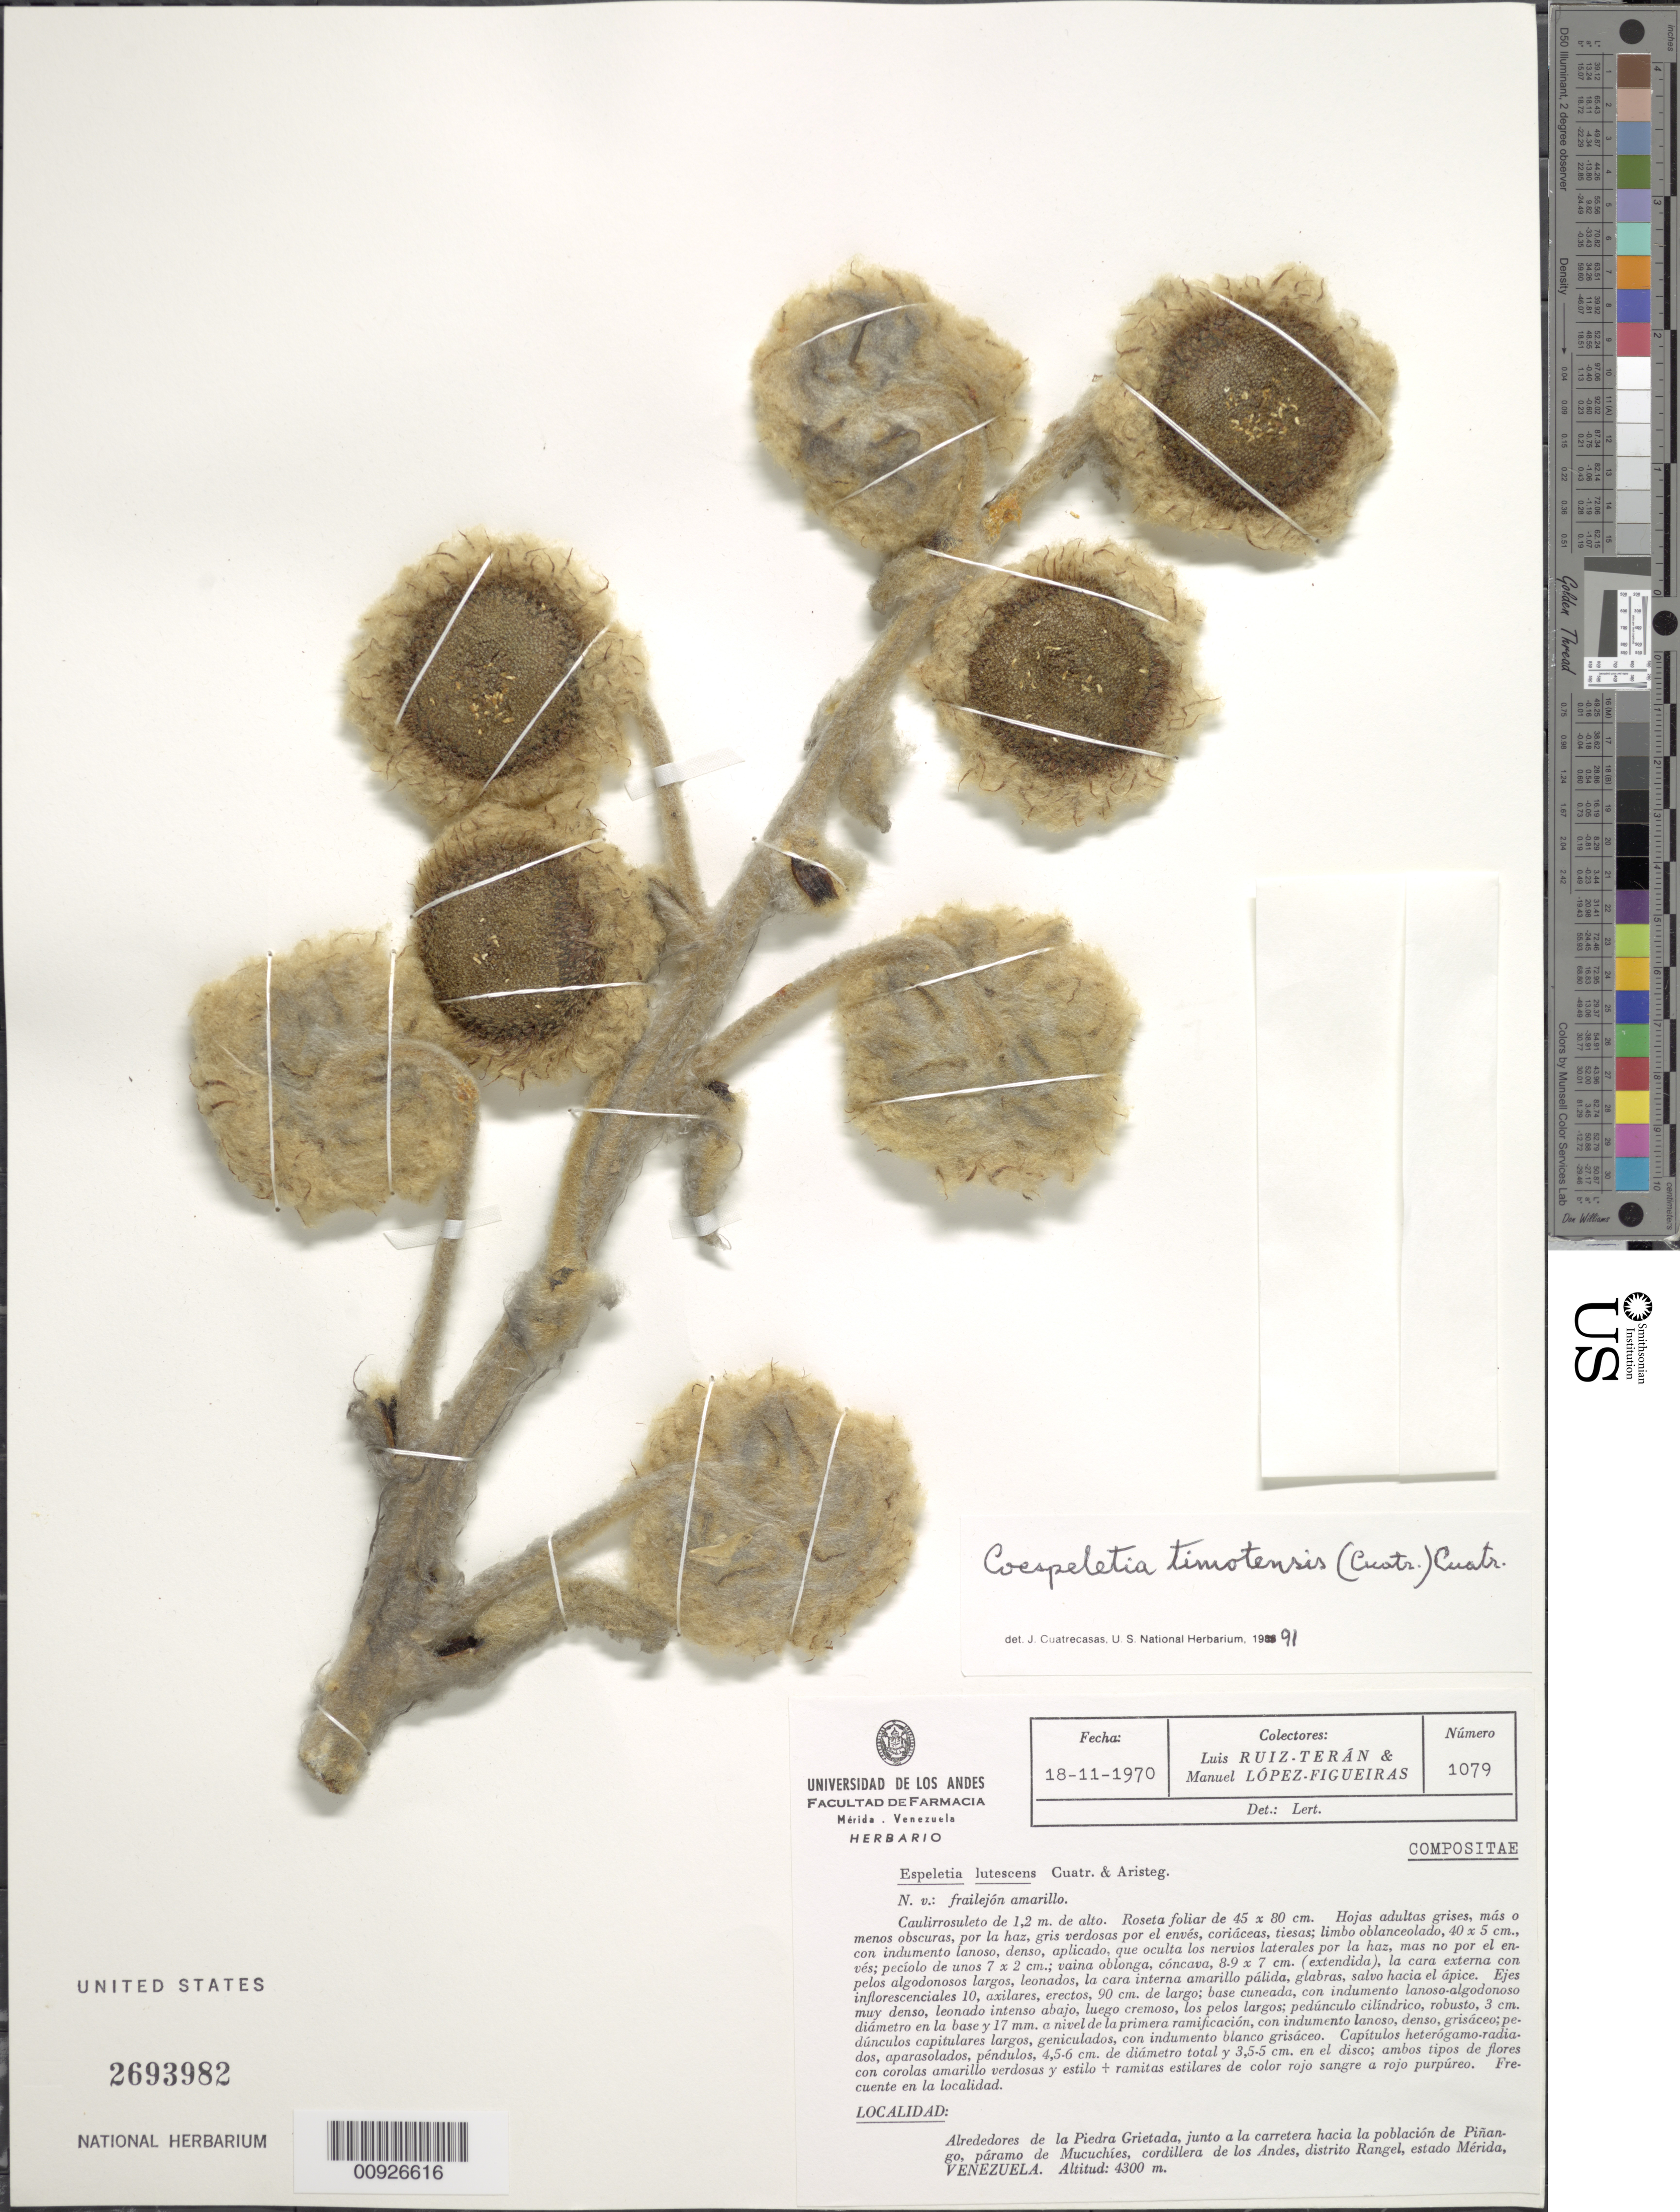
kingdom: Plantae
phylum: Tracheophyta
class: Magnoliopsida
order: Asterales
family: Asteraceae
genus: Coespeletia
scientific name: Coespeletia timotensis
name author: (Cuatrec.) Cuatrec.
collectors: L. E. Ruíz-Terán & M. López Figueiras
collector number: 1079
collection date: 1970-11-18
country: Venezuela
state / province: Mérida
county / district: Rangel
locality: P. de Mucuchíes. Alrededor de la Piedra Grietada, junto a la carretera hacia la población de Piñango.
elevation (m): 4300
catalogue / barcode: US 2693982